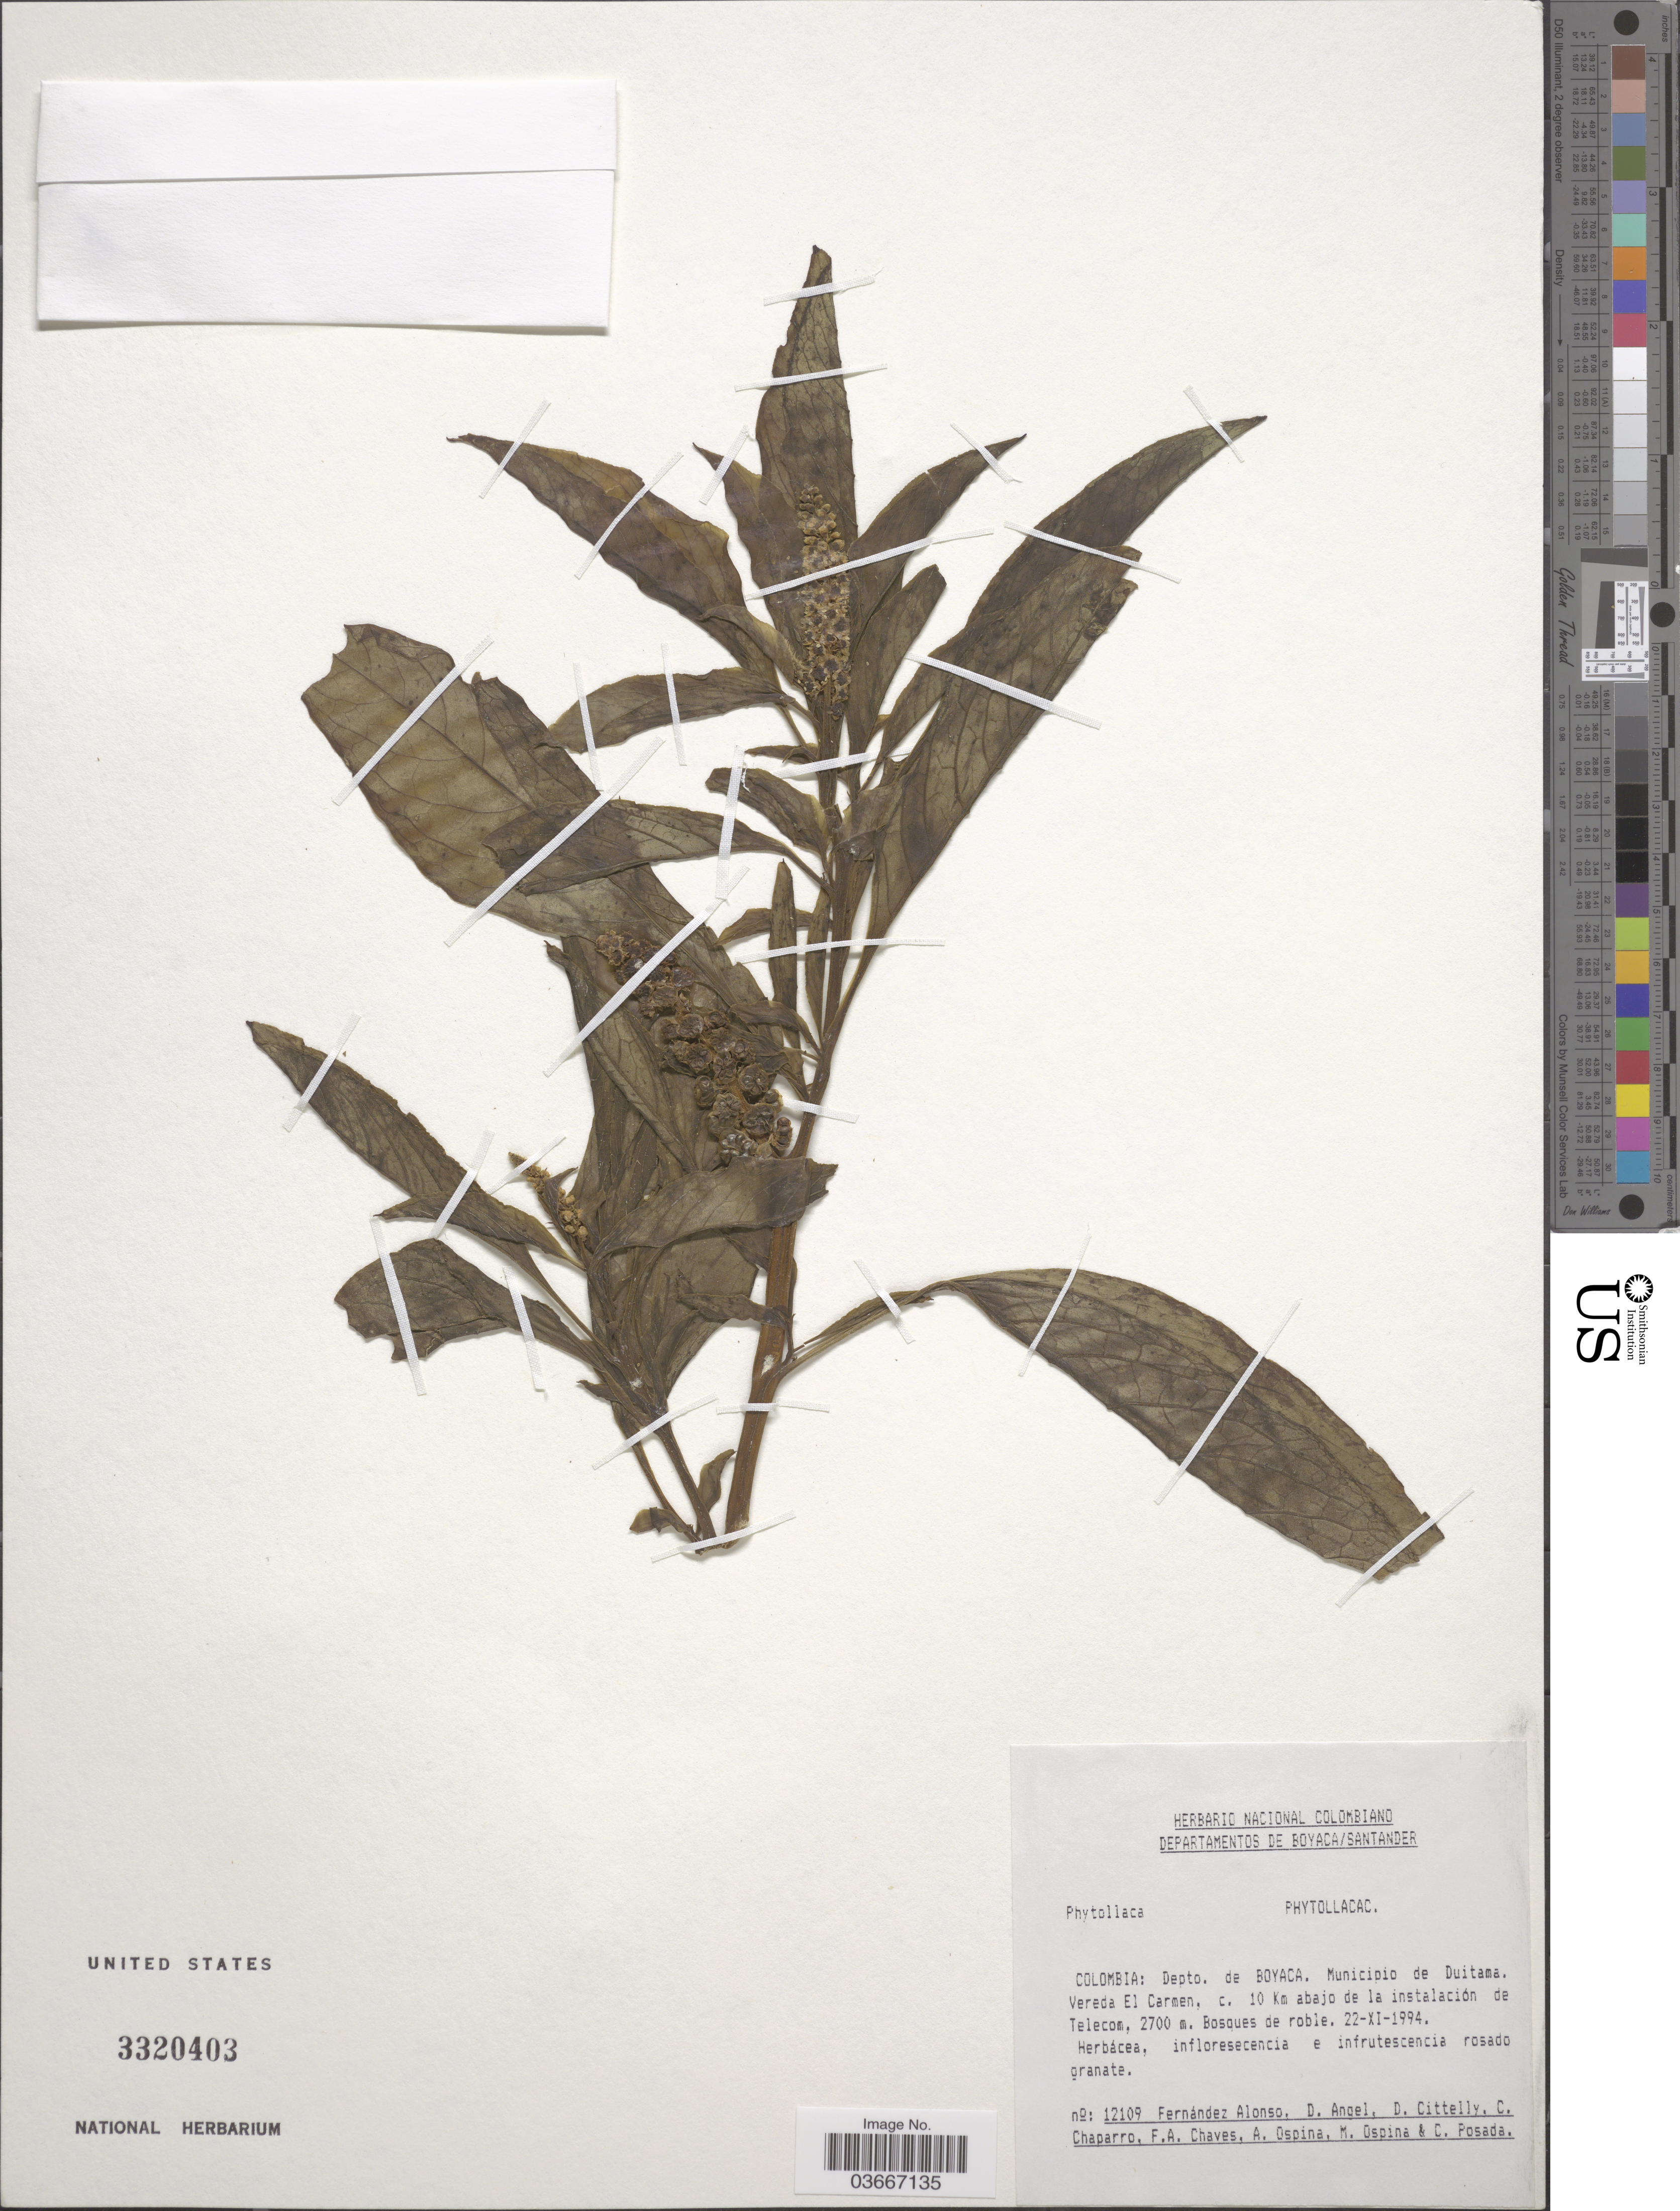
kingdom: Plantae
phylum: Tracheophyta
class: Magnoliopsida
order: Caryophyllales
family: Phytolaccaceae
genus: Phytolacca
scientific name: Phytolacca sp.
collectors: F. Alonso, D. Angel, D. Cittelly, C. Chaparro & et al.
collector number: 12109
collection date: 1994-11-22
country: Colombia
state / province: Boyacá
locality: Depto. de Boyaca. Municipio de Duitama. Vereda El Carmen, c. 10 Km abajo de la instalación de Telecom.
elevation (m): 2700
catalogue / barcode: US 3320403